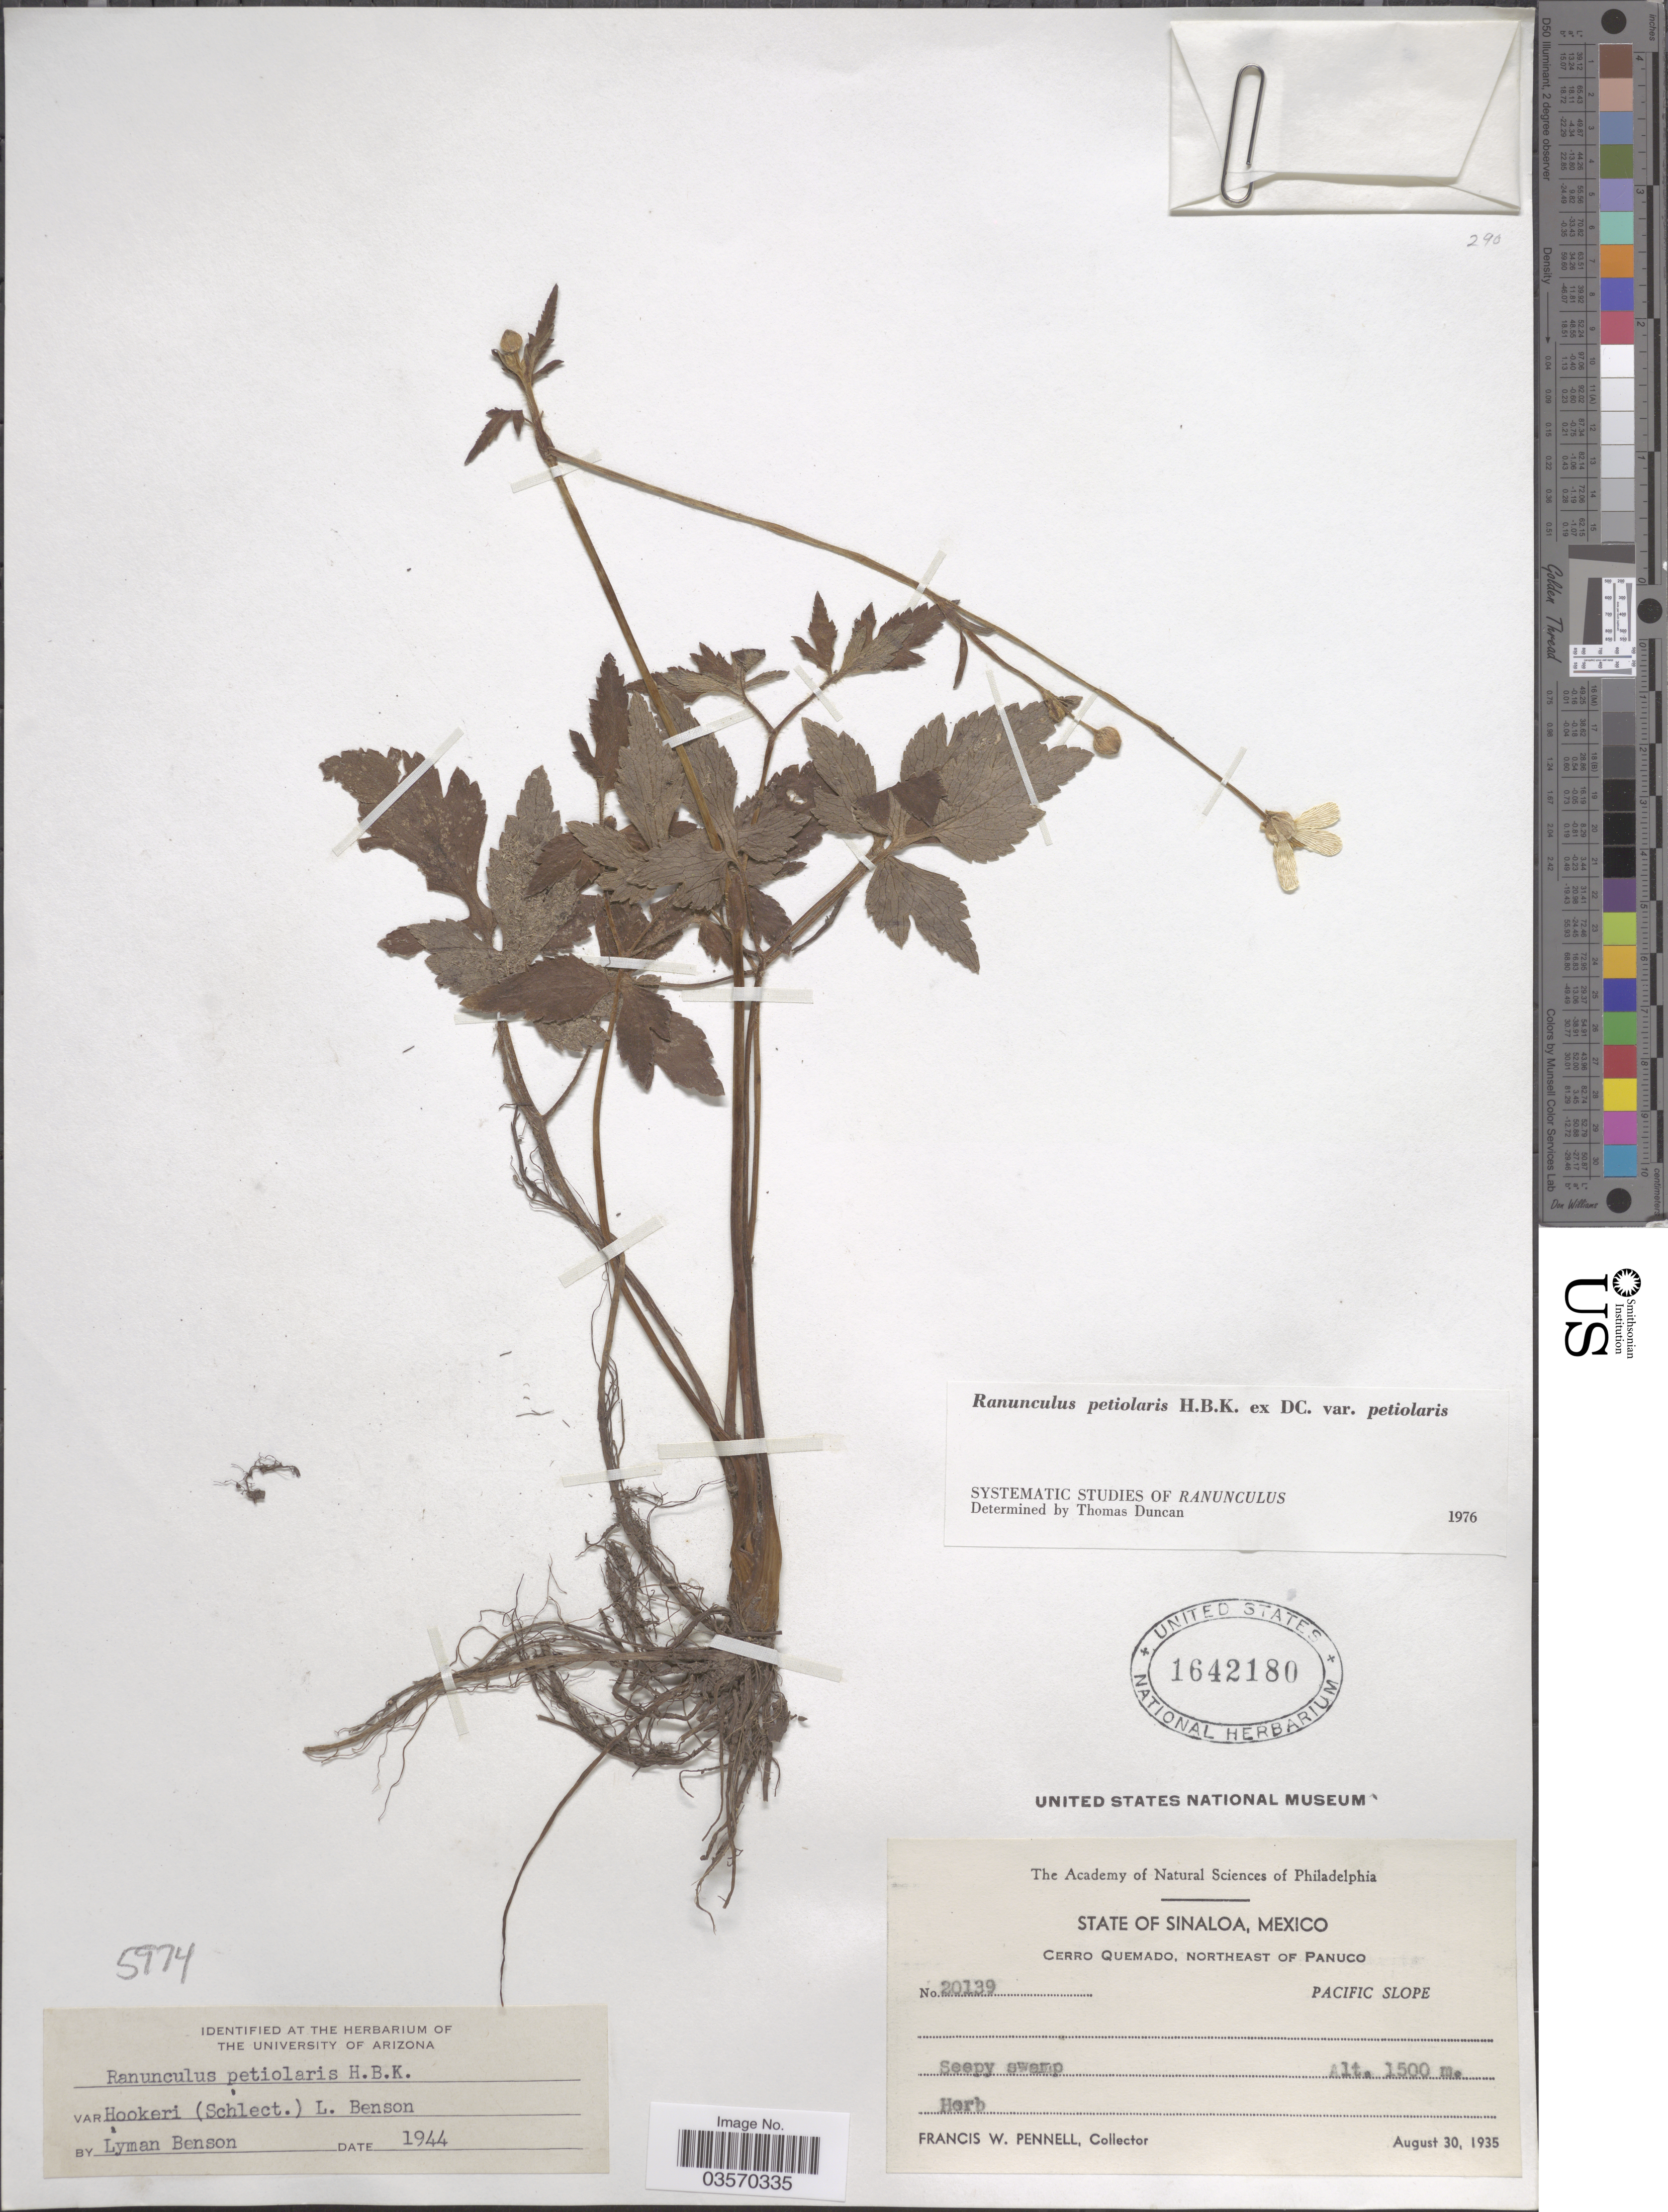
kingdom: Plantae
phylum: Tracheophyta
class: Magnoliopsida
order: Ranunculales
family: Ranunculaceae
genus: Ranunculus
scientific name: Ranunculus petiolaris var. petiolaris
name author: Kunth ex DC.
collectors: F. W. Pennell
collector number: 20139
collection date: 1935-08-30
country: Mexico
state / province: Sinaloa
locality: Cerro Quemado, Northeast of Panuco. Pacific Slope.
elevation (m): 1500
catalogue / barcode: US 1642180